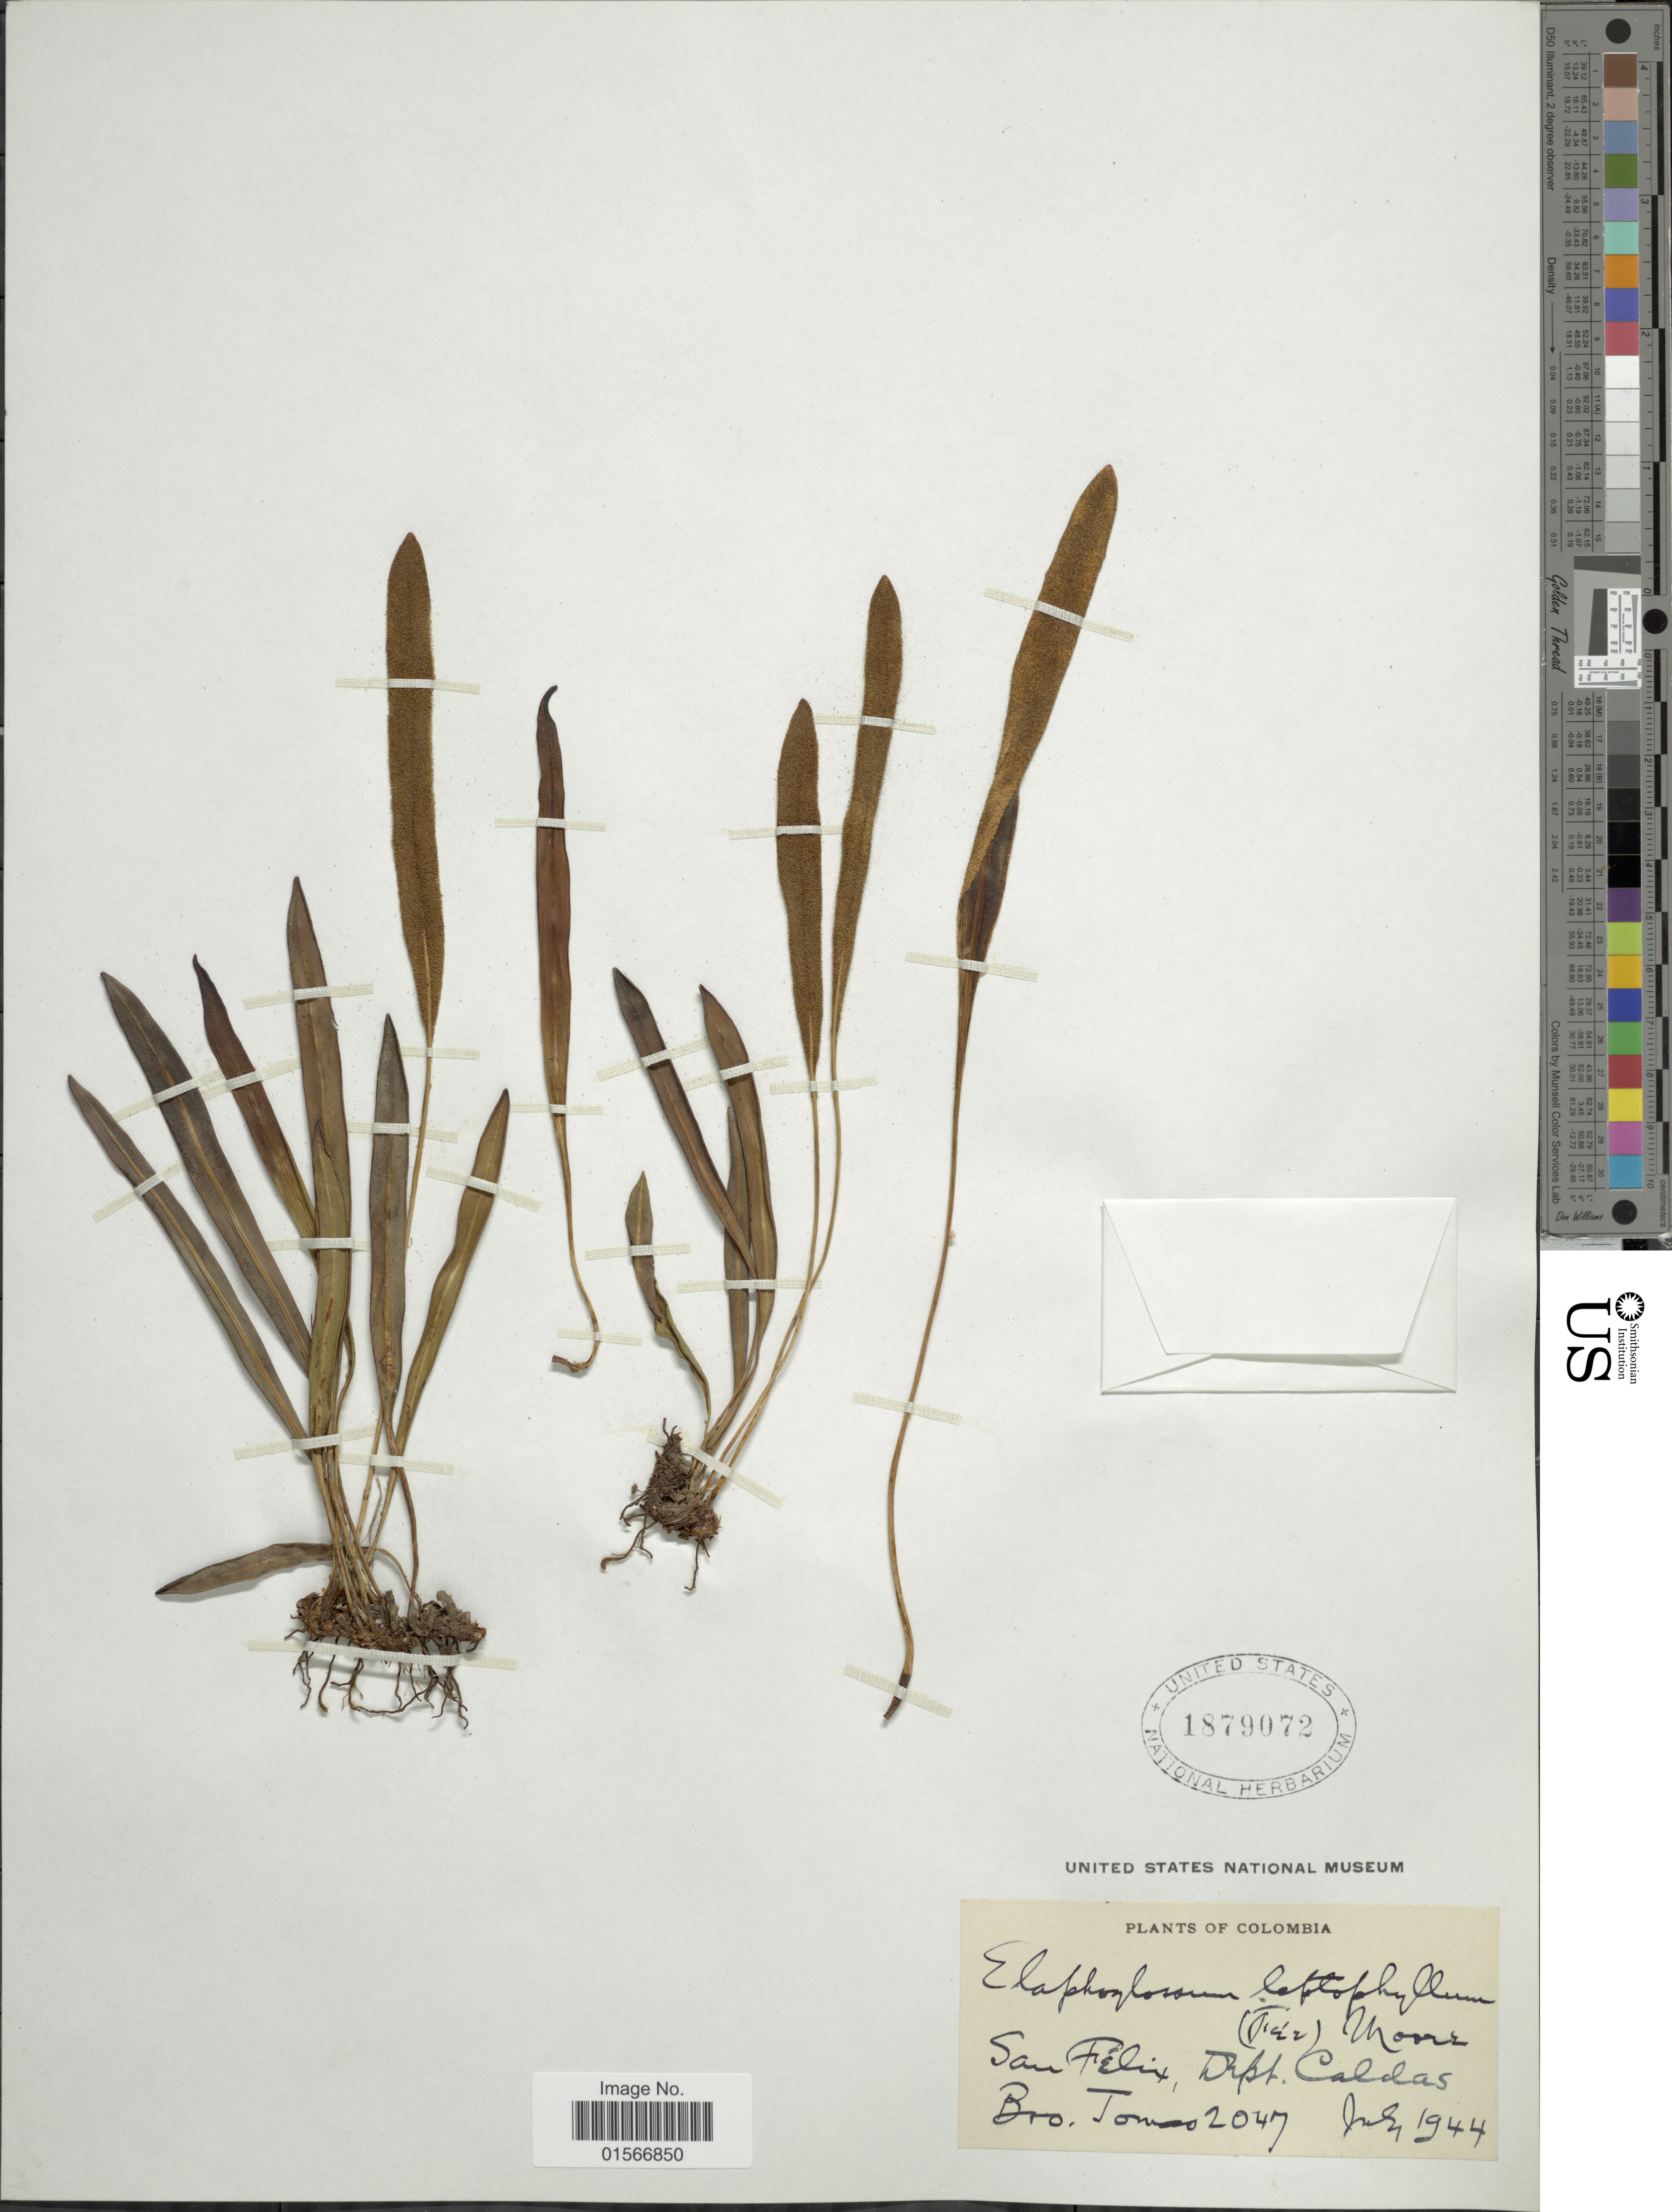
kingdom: Plantae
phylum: Tracheophyta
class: Polypodiopsida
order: Polypodiales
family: Dryopteridaceae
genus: Elaphoglossum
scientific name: Elaphoglossum leptophyllum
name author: (Fée) T. Moore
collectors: B. Tomas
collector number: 2047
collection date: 1944-07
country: Colombia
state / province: Caldas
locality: San Felix, Dept. Caldas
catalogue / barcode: US 1879072